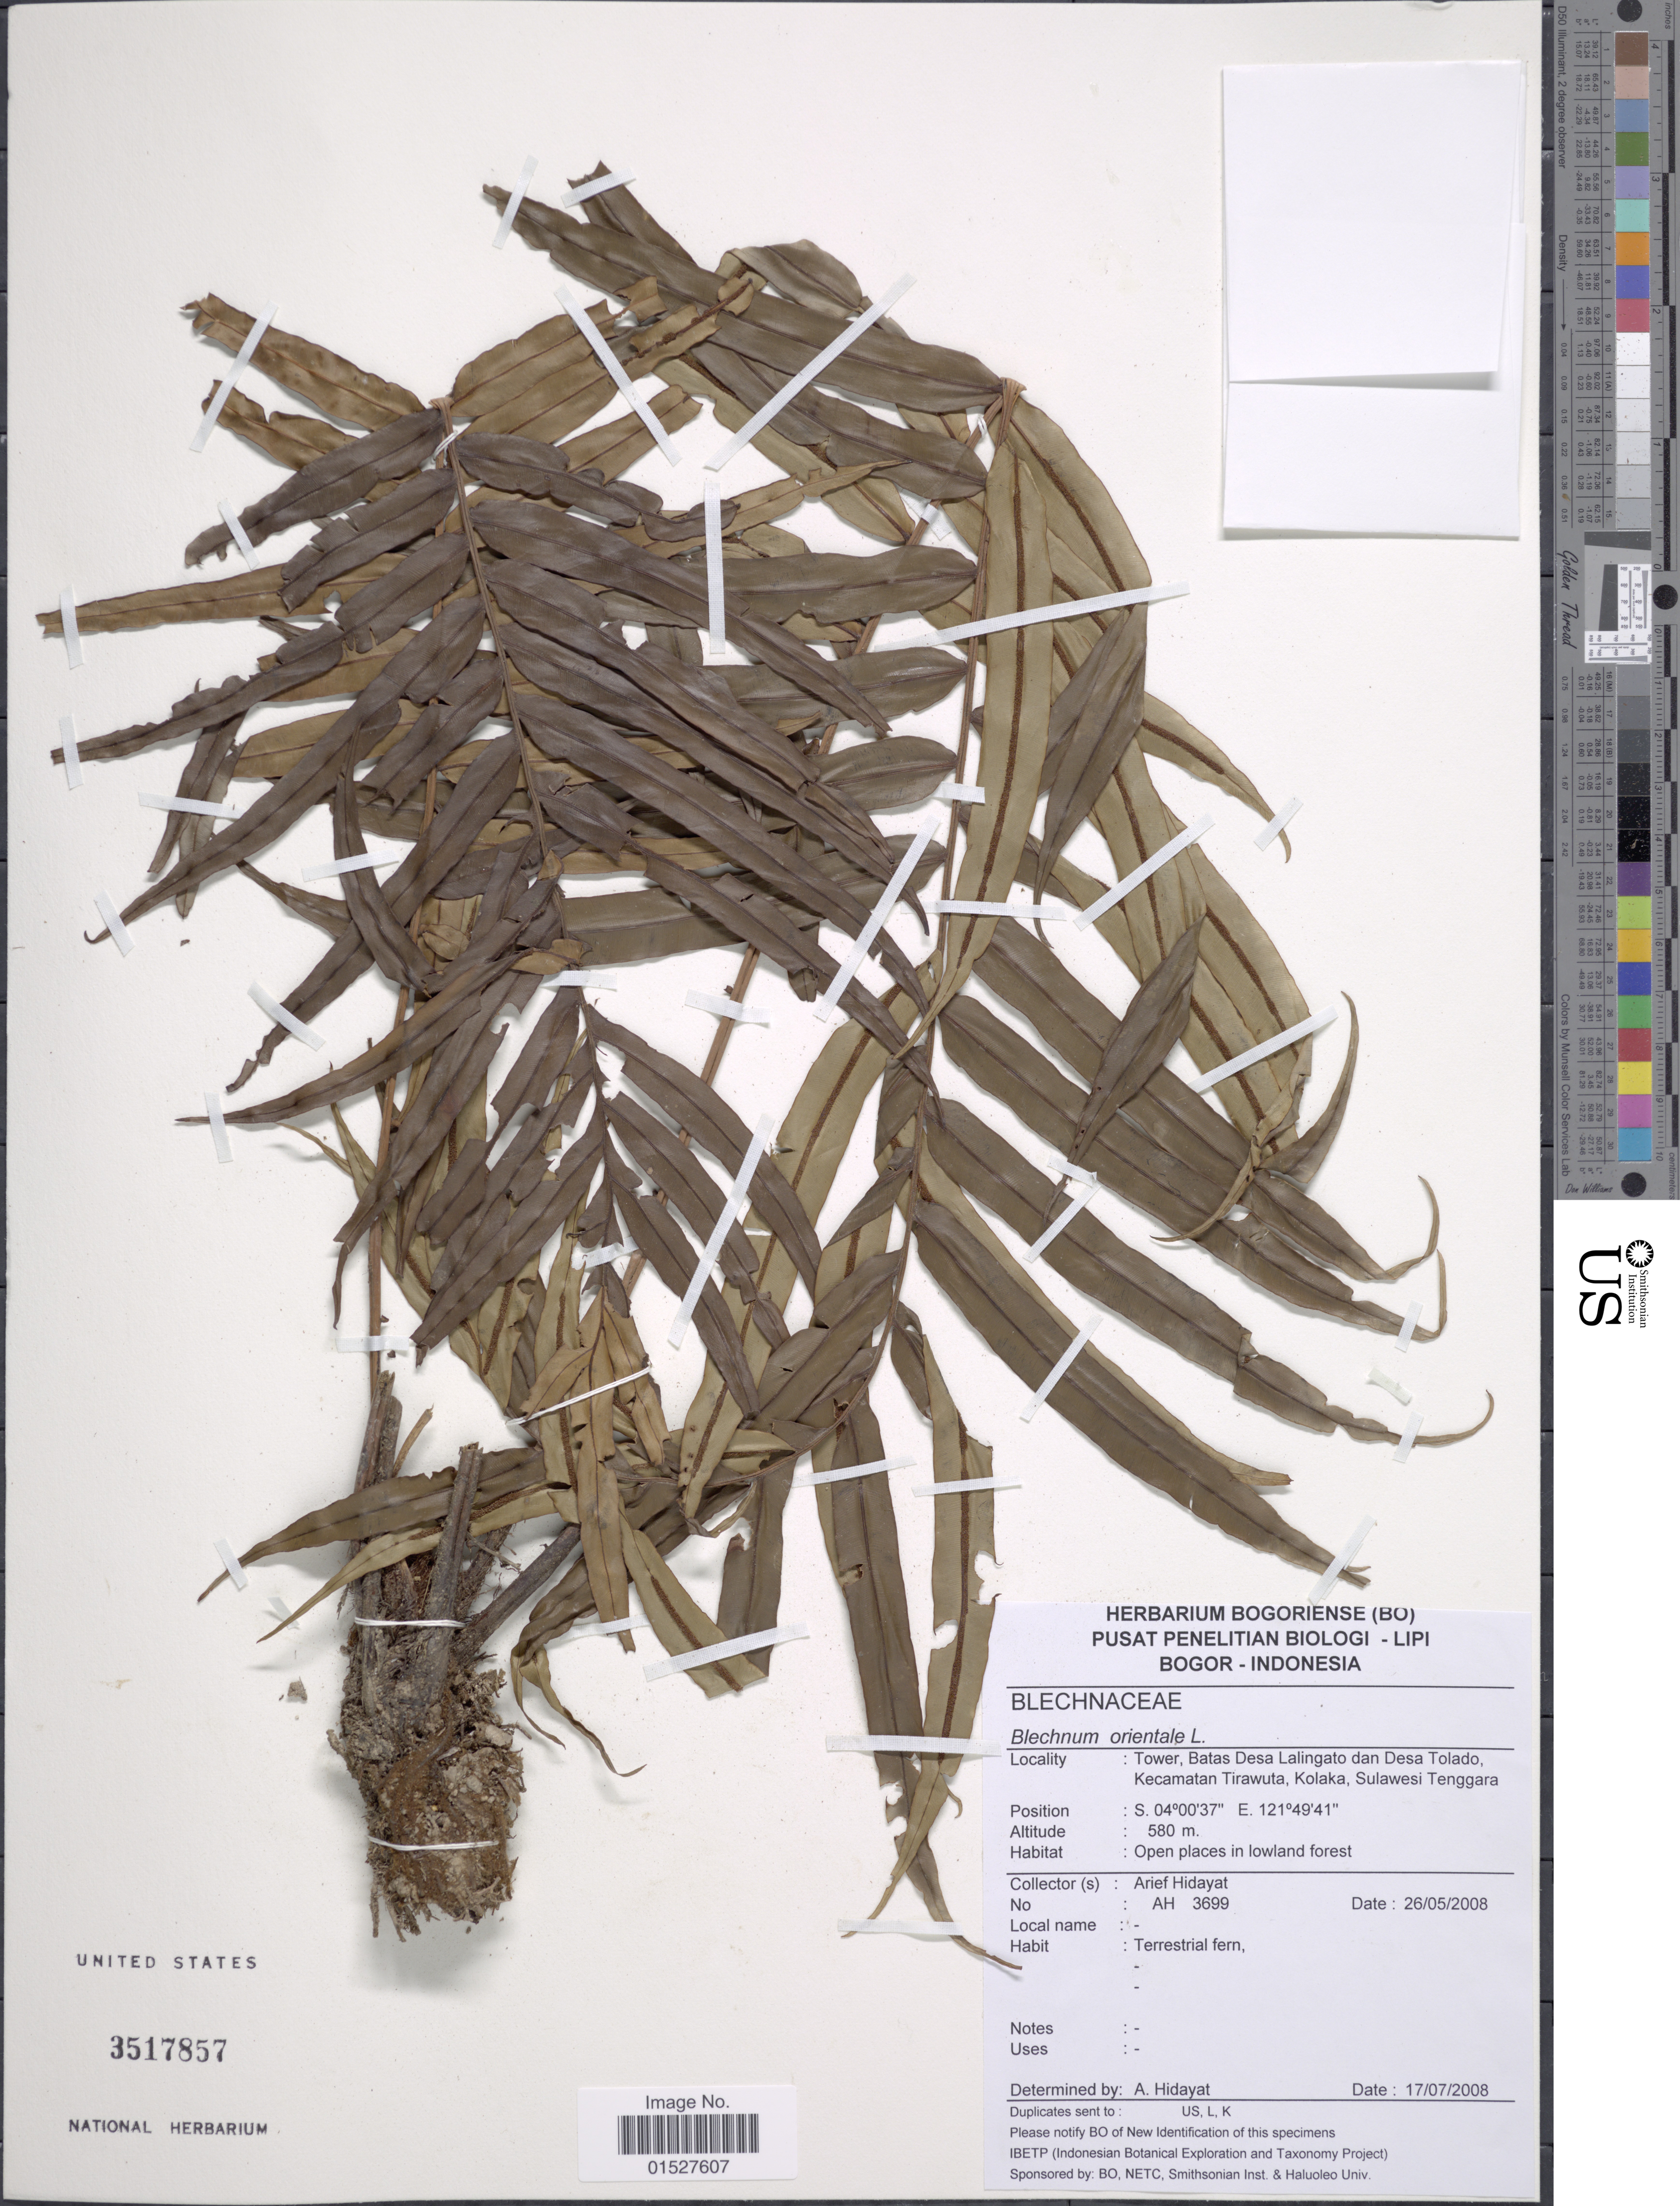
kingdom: Plantae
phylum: Tracheophyta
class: Polypodiopsida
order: Polypodiales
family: Blechnaceae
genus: Blechnum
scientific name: Blechnum orientale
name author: L.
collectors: A. Hidayat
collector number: AH3699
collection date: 2008-05-26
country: Indonesia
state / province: Sulawesi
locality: Tower, Batas Desa Lalingato dan Desa Tolado, Kecamatan Tirawuta, Kolaka, Sulawesi Tenggara.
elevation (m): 580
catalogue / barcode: US 3517857